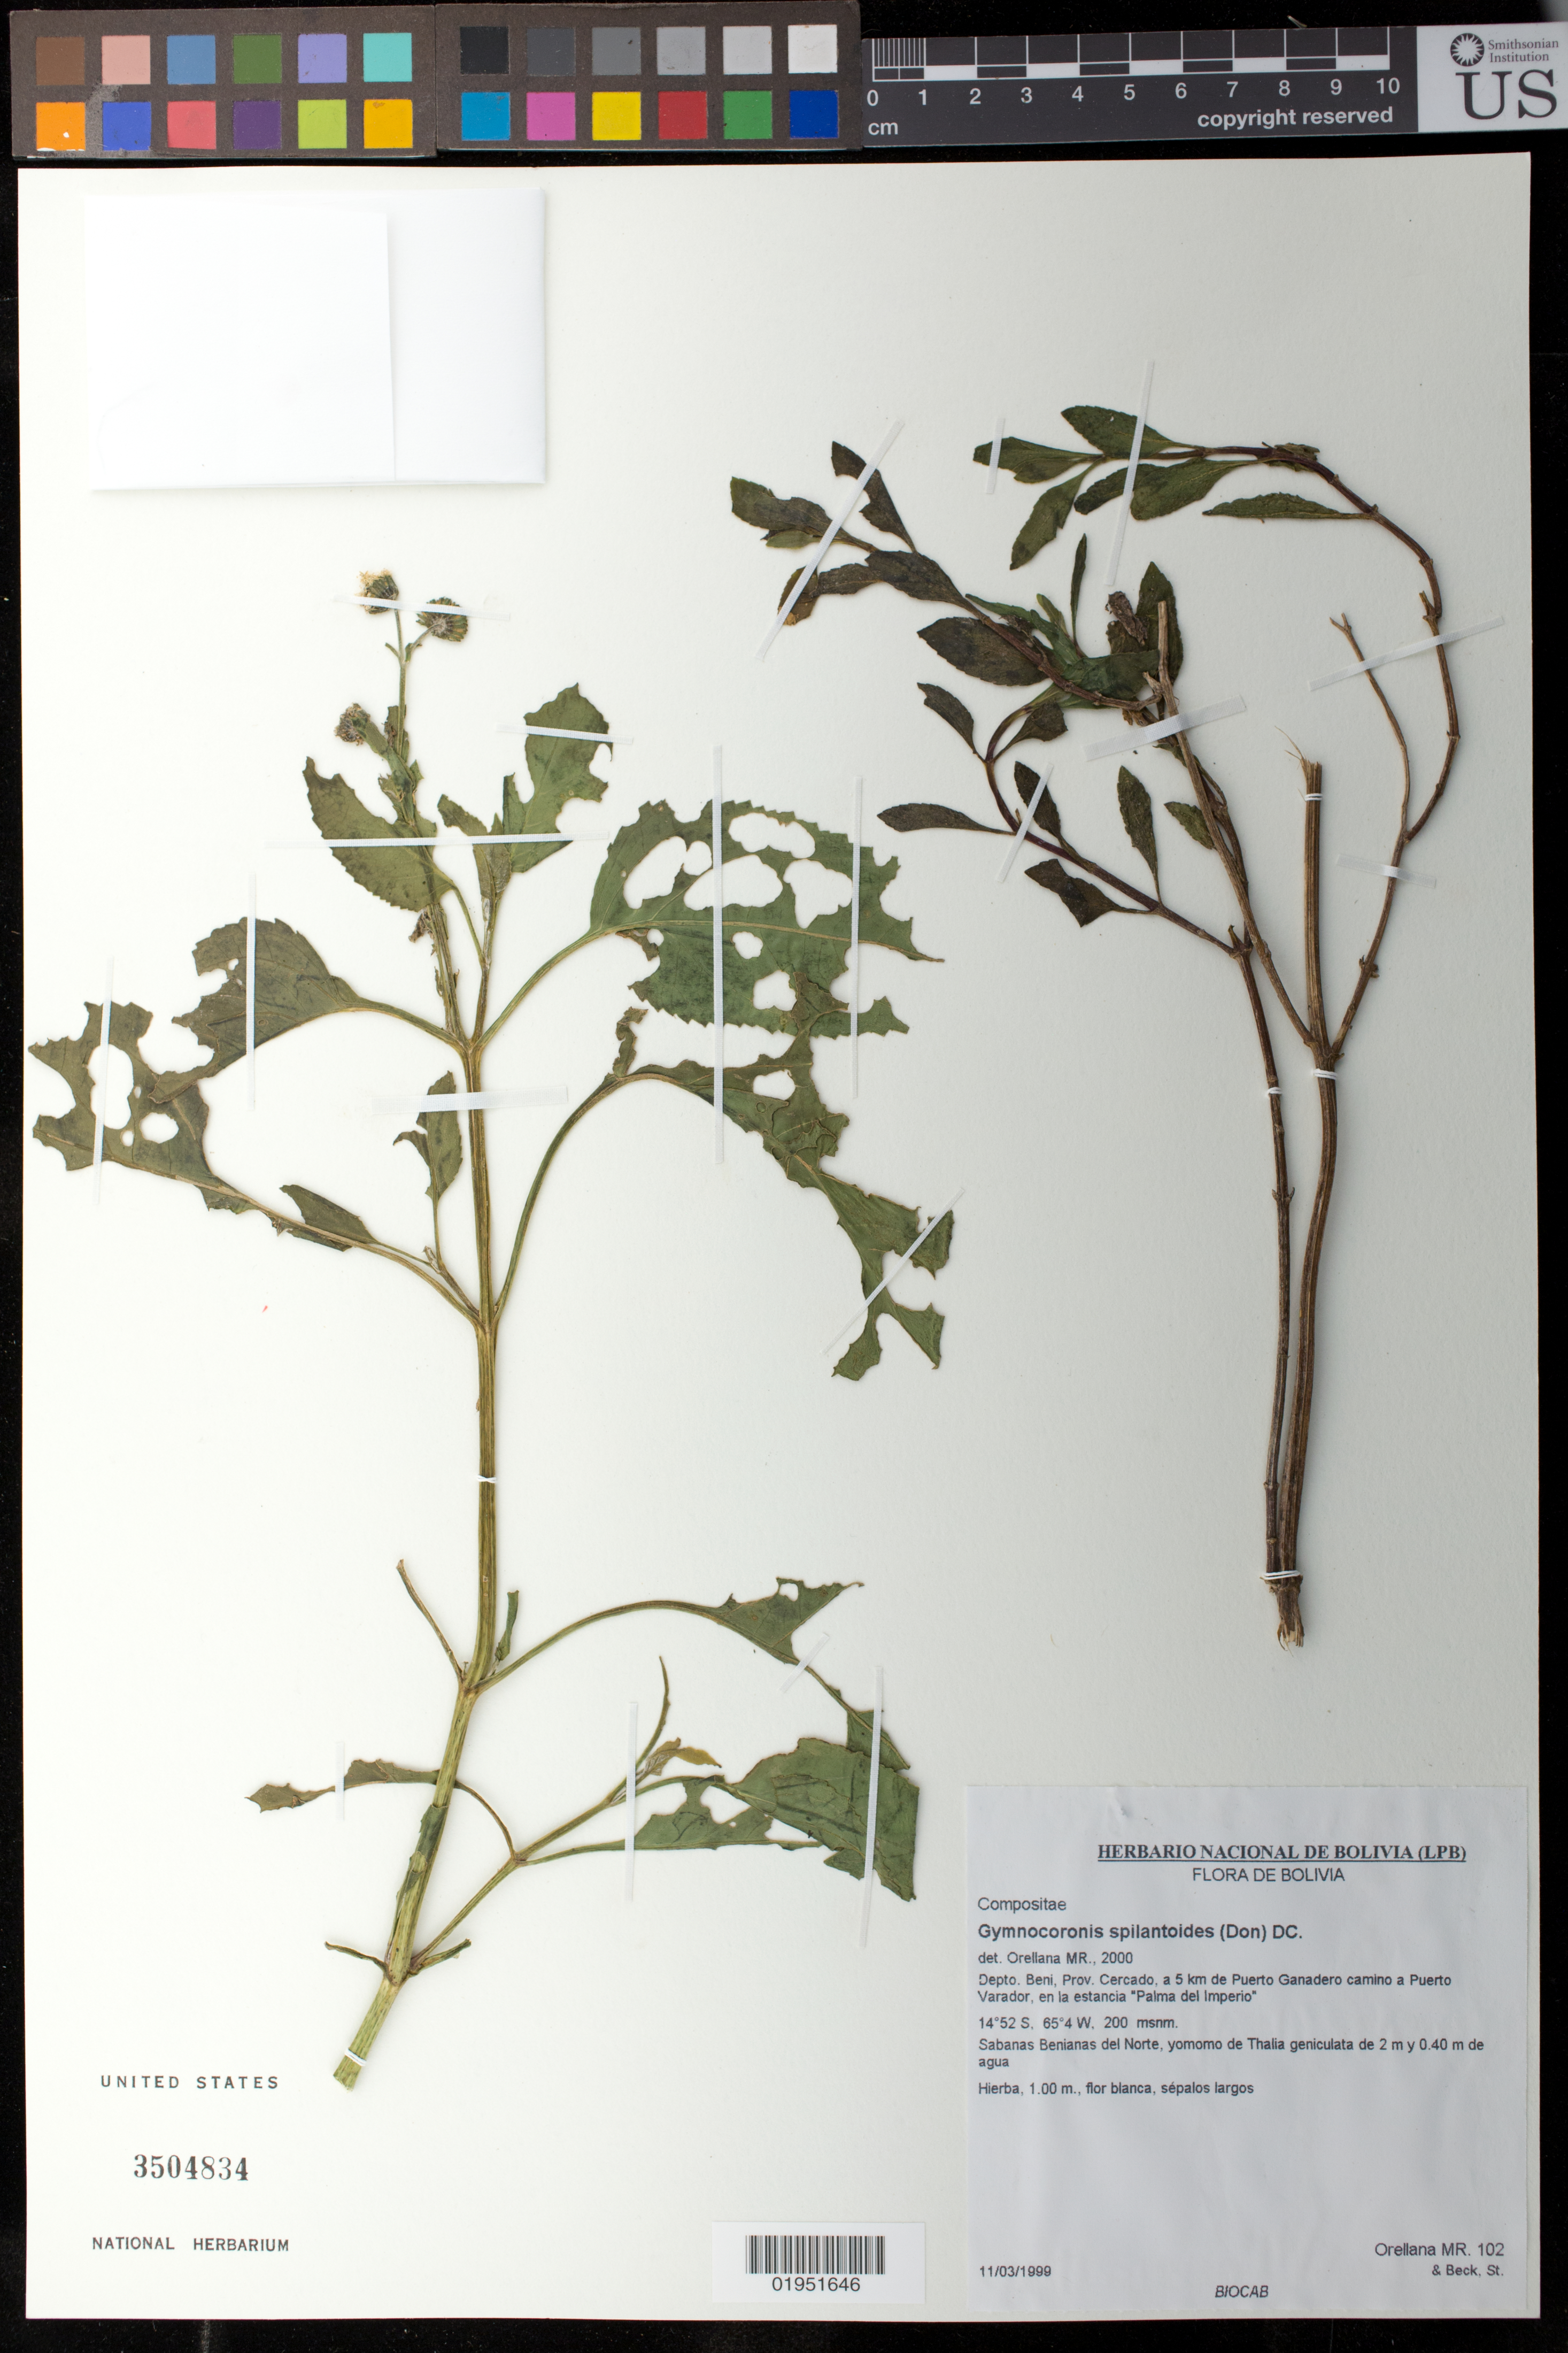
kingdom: Plantae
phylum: Tracheophyta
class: Magnoliopsida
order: Asterales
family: Asteraceae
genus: Gymnocoronis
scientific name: Gymnocoronis spilanthoides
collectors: M. Orellana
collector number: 102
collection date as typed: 11 Mar 1999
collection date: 1999-03-11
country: Bolivia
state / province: Beni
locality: Prov. Cercado, a 5 km de Puerta Ganadero camino a Puerto Varador, en la estancia "Palma del Imperio"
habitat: Sabana benianas del Norte, yomomo de Thalia geniculata de 2 m y 0.4 m de agua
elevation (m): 200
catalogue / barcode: US 3504834